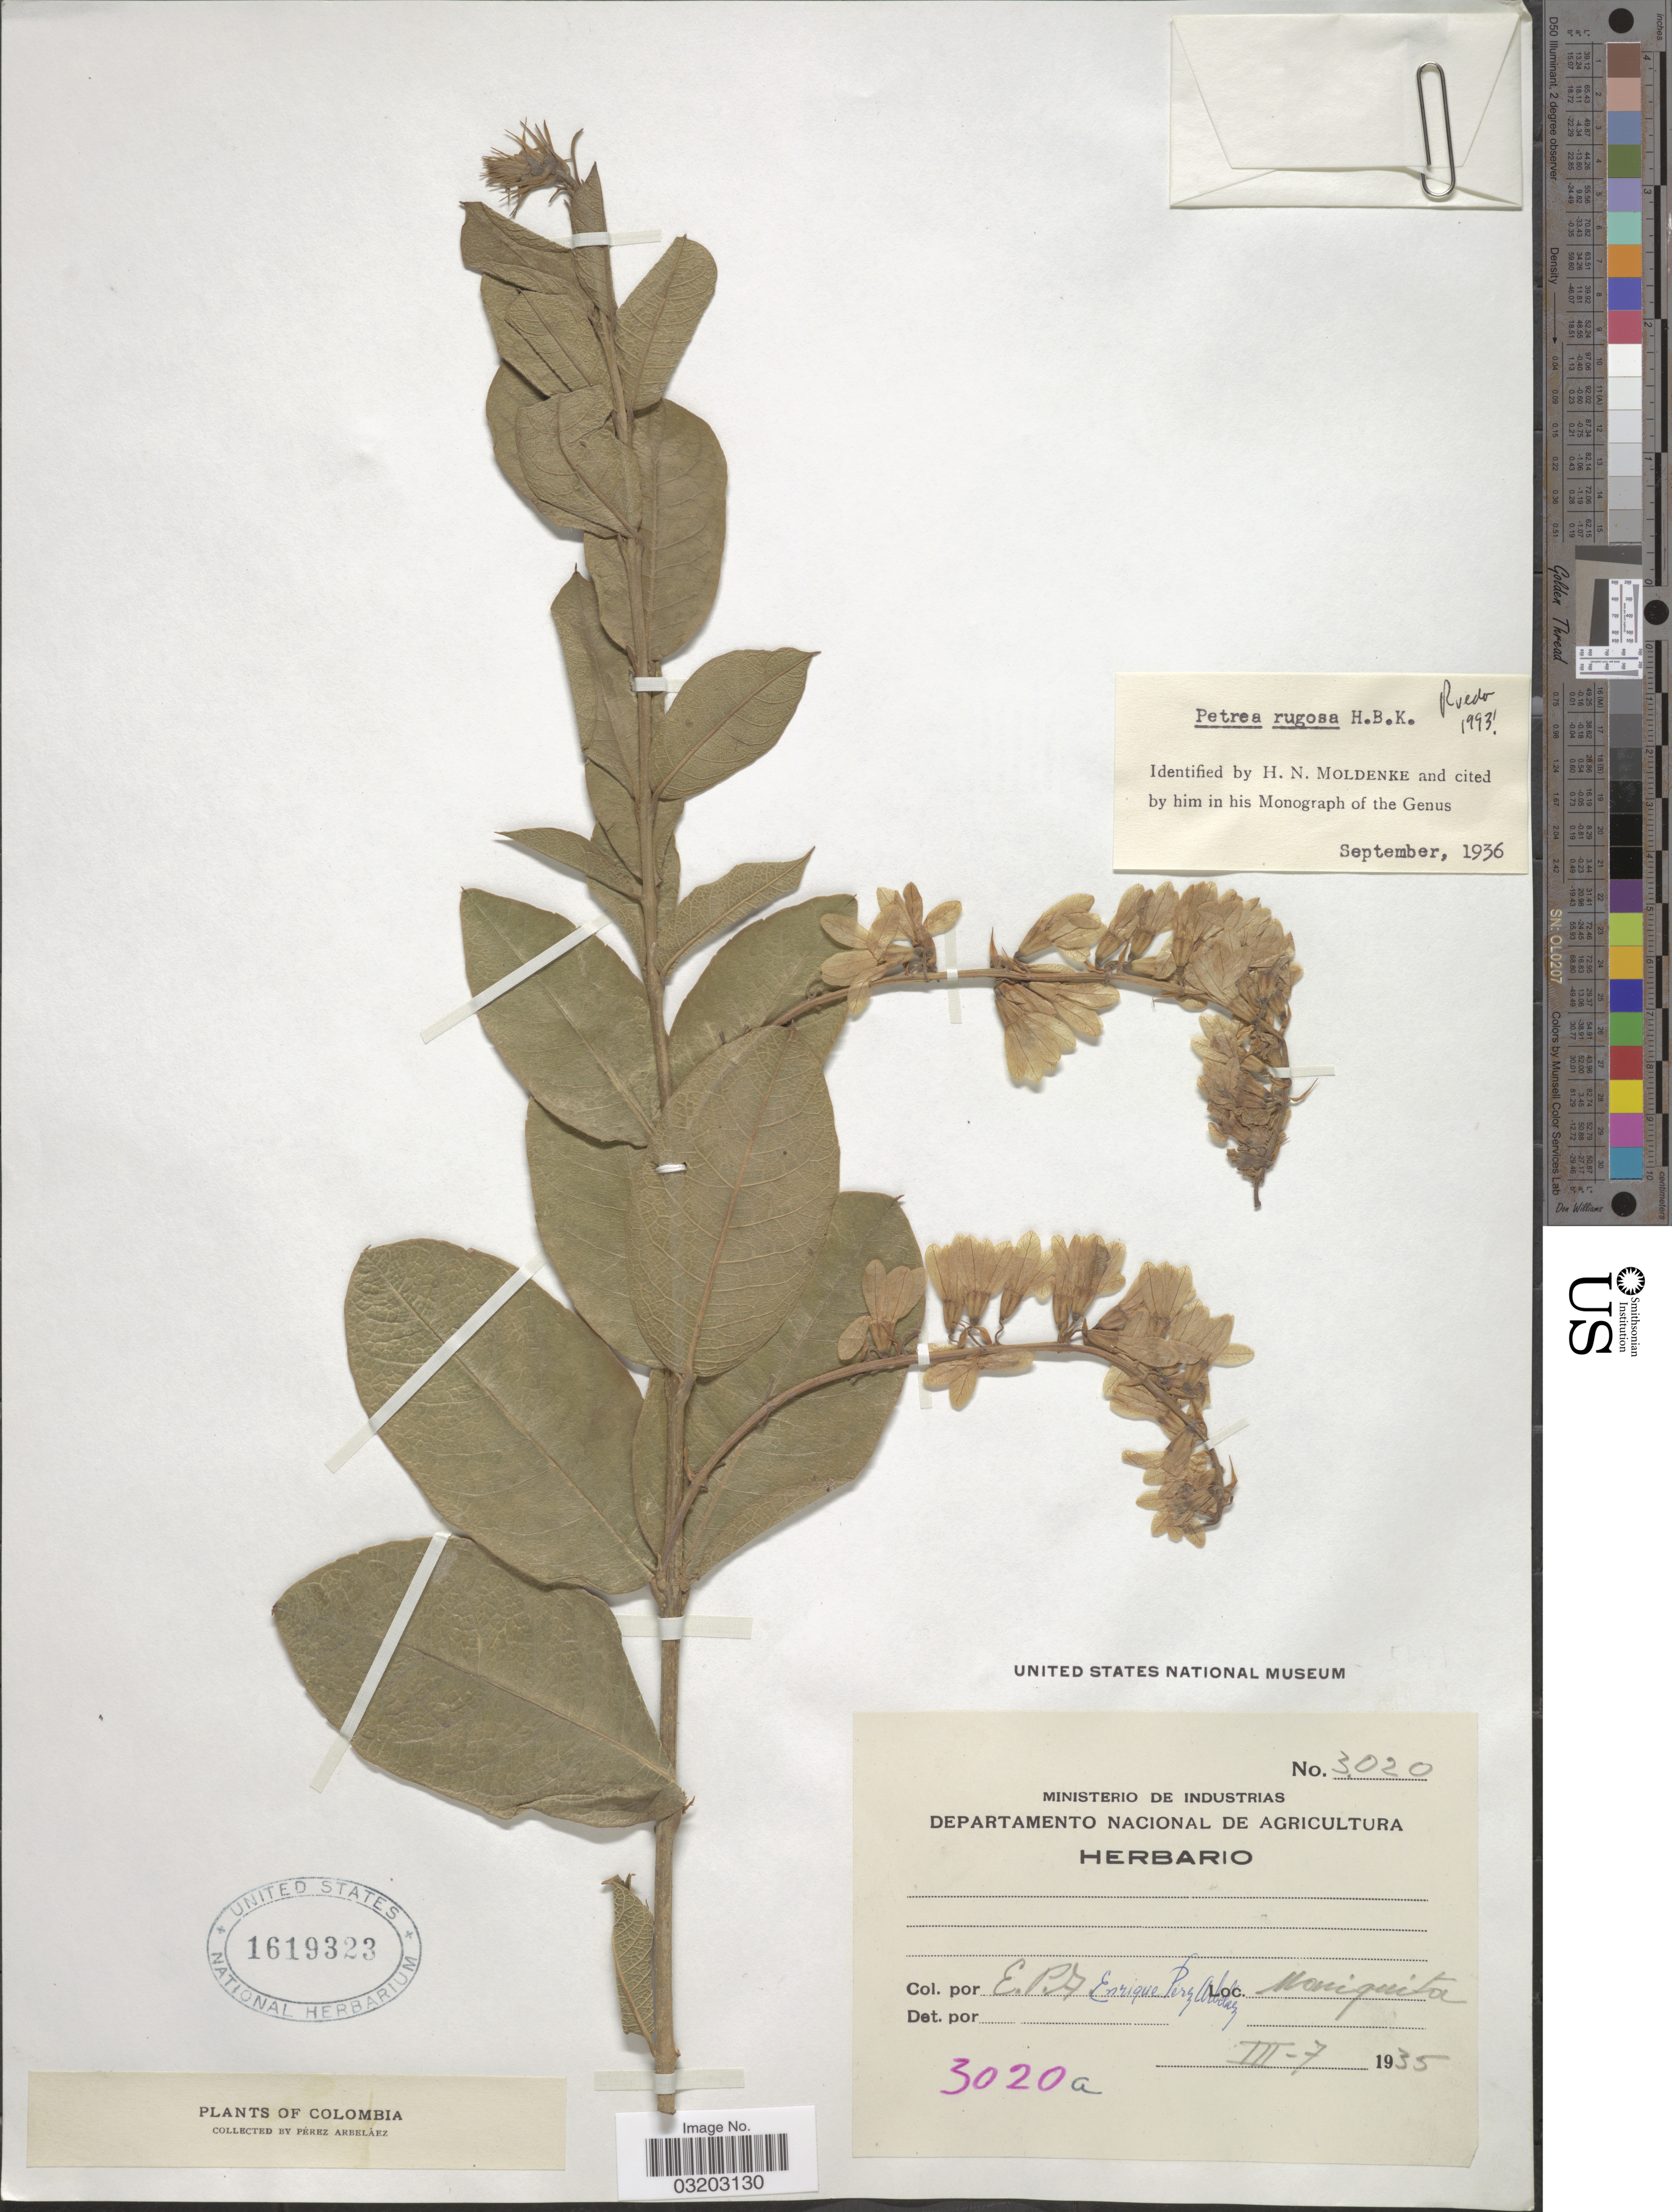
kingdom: Plantae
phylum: Tracheophyta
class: Magnoliopsida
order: Lamiales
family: Verbenaceae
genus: Petrea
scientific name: Petrea rugosa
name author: Kunth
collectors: E. Pérez Arbeláez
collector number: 3020a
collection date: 1935-03-07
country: Colombia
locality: Moniquira.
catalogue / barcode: US 1619323